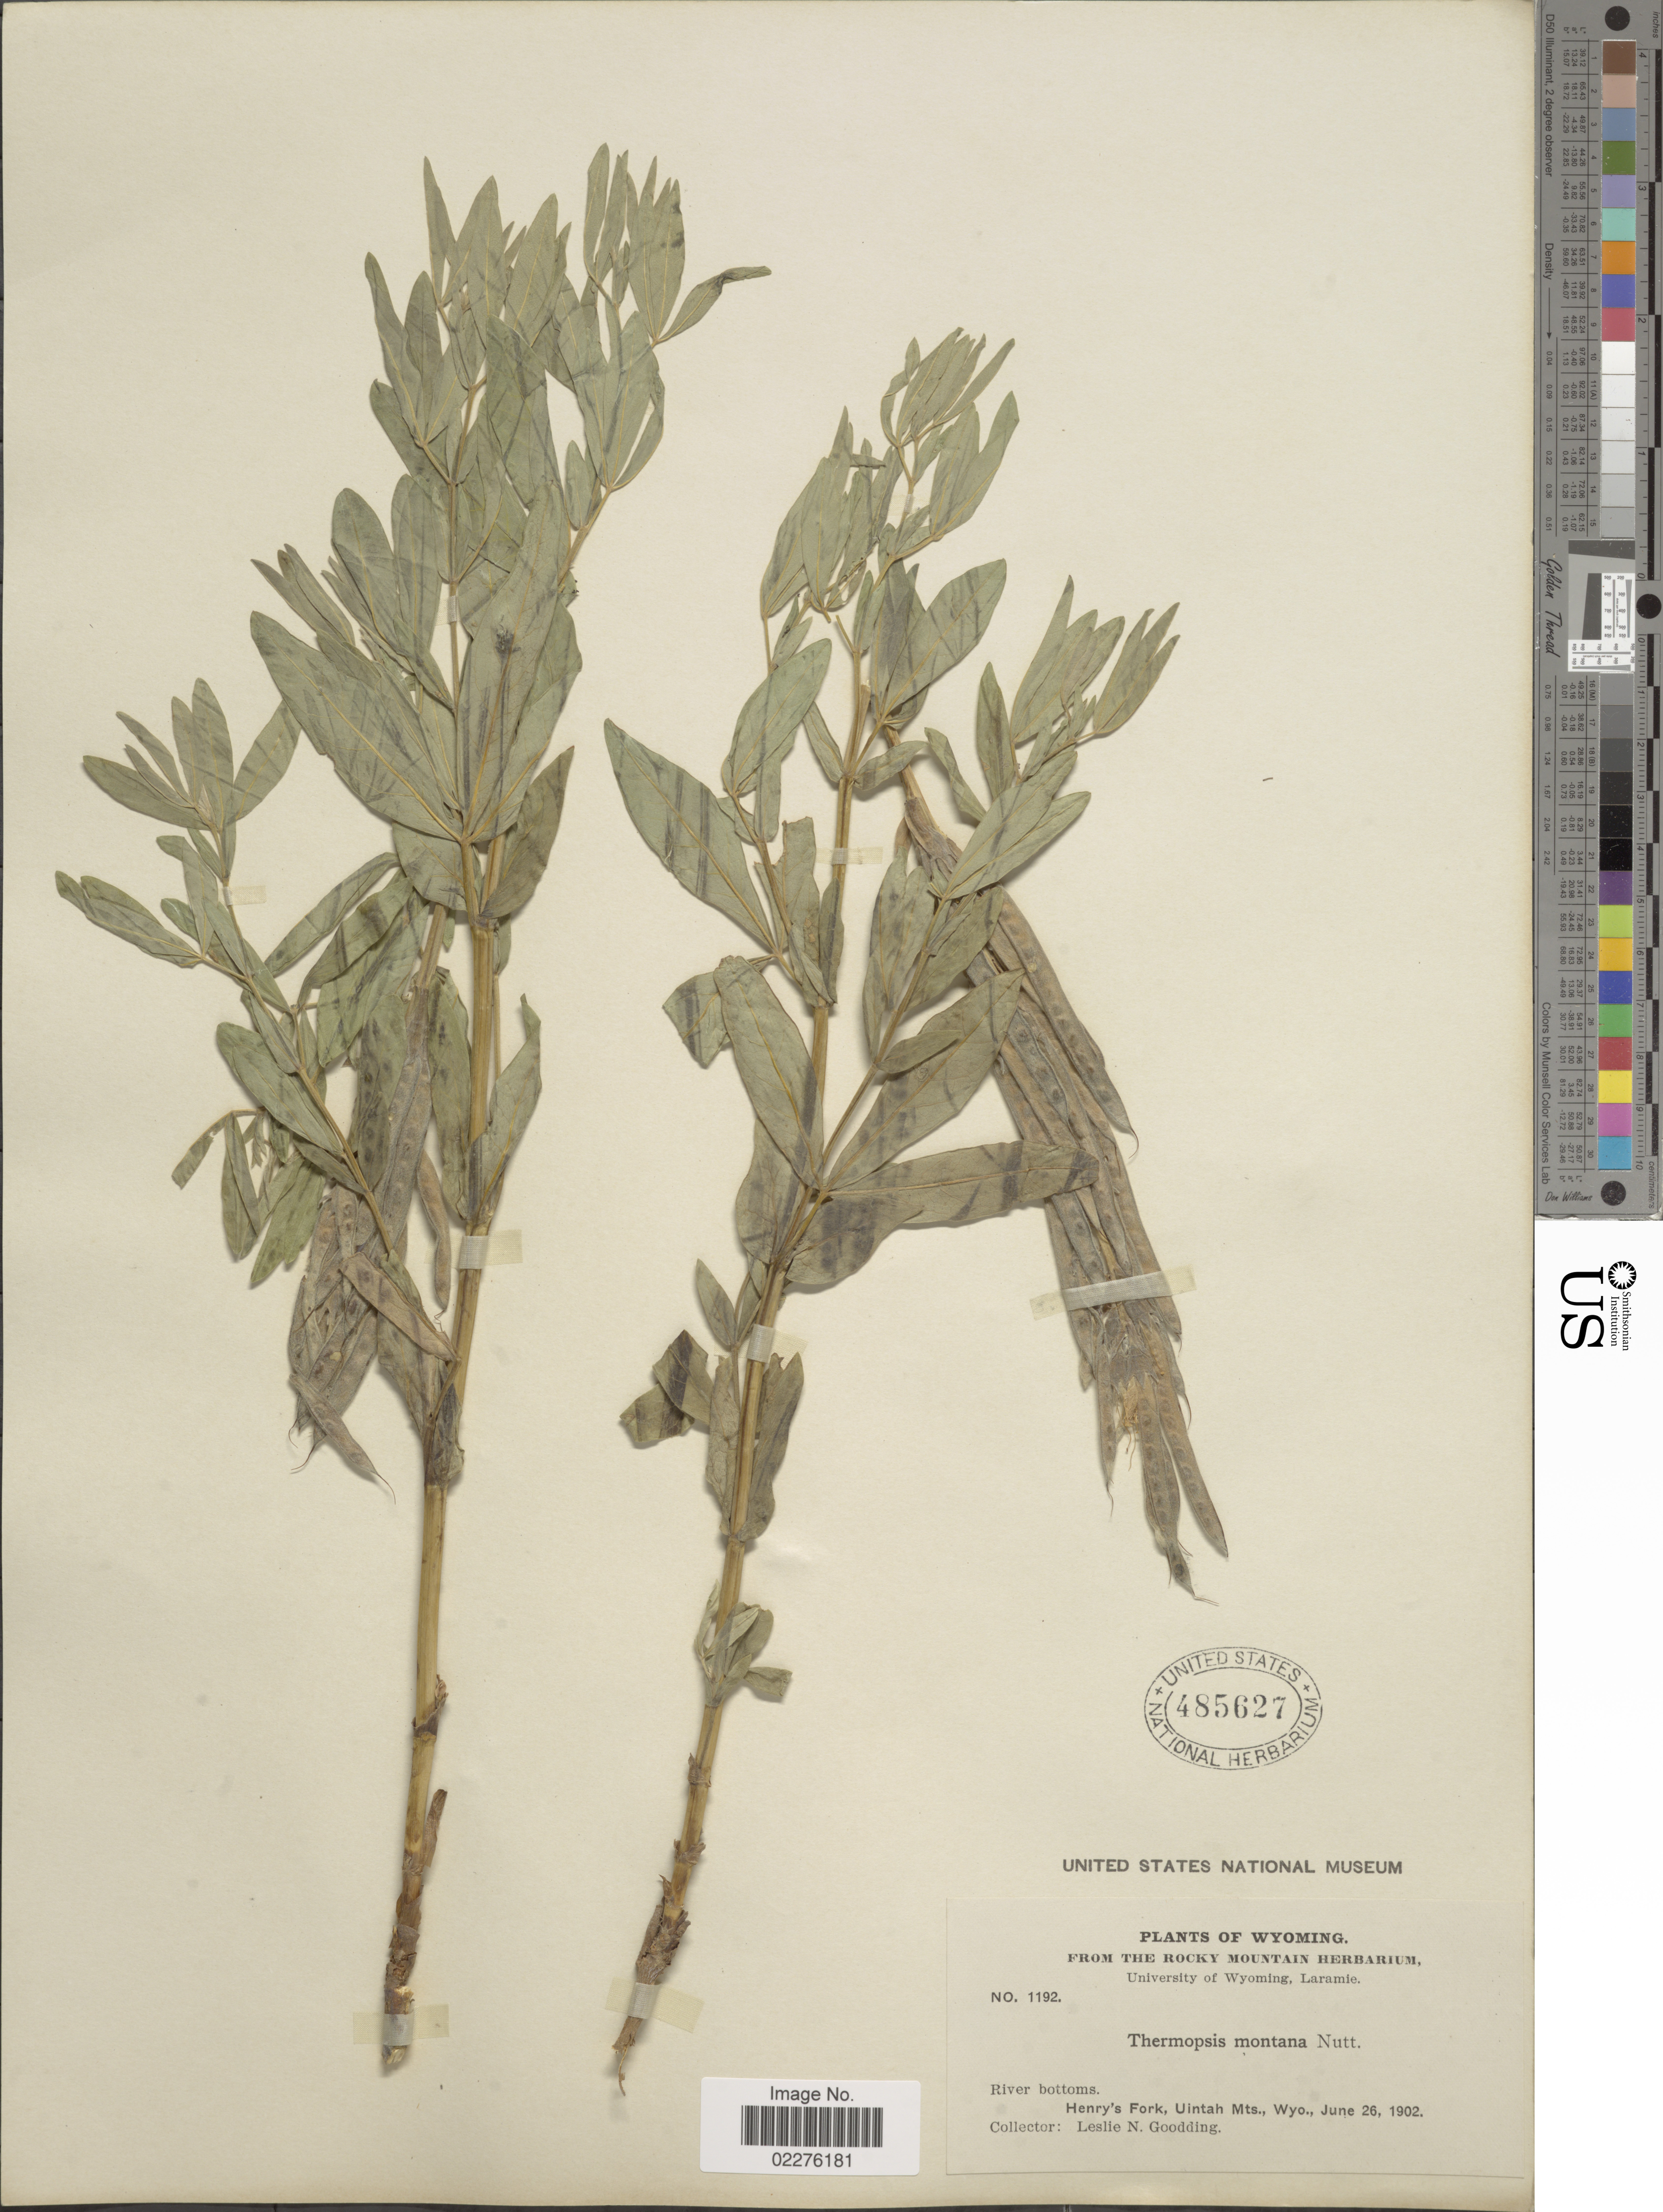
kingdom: Plantae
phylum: Tracheophyta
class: Magnoliopsida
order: Fabales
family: Fabaceae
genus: Thermopsis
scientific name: Thermopsis montana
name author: Nutt.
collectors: L. N. Goodding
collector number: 1192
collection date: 1902-06-26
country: United States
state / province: Wyoming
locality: River bottoms. Henry's Fork, Uintah Mts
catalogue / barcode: US 485627